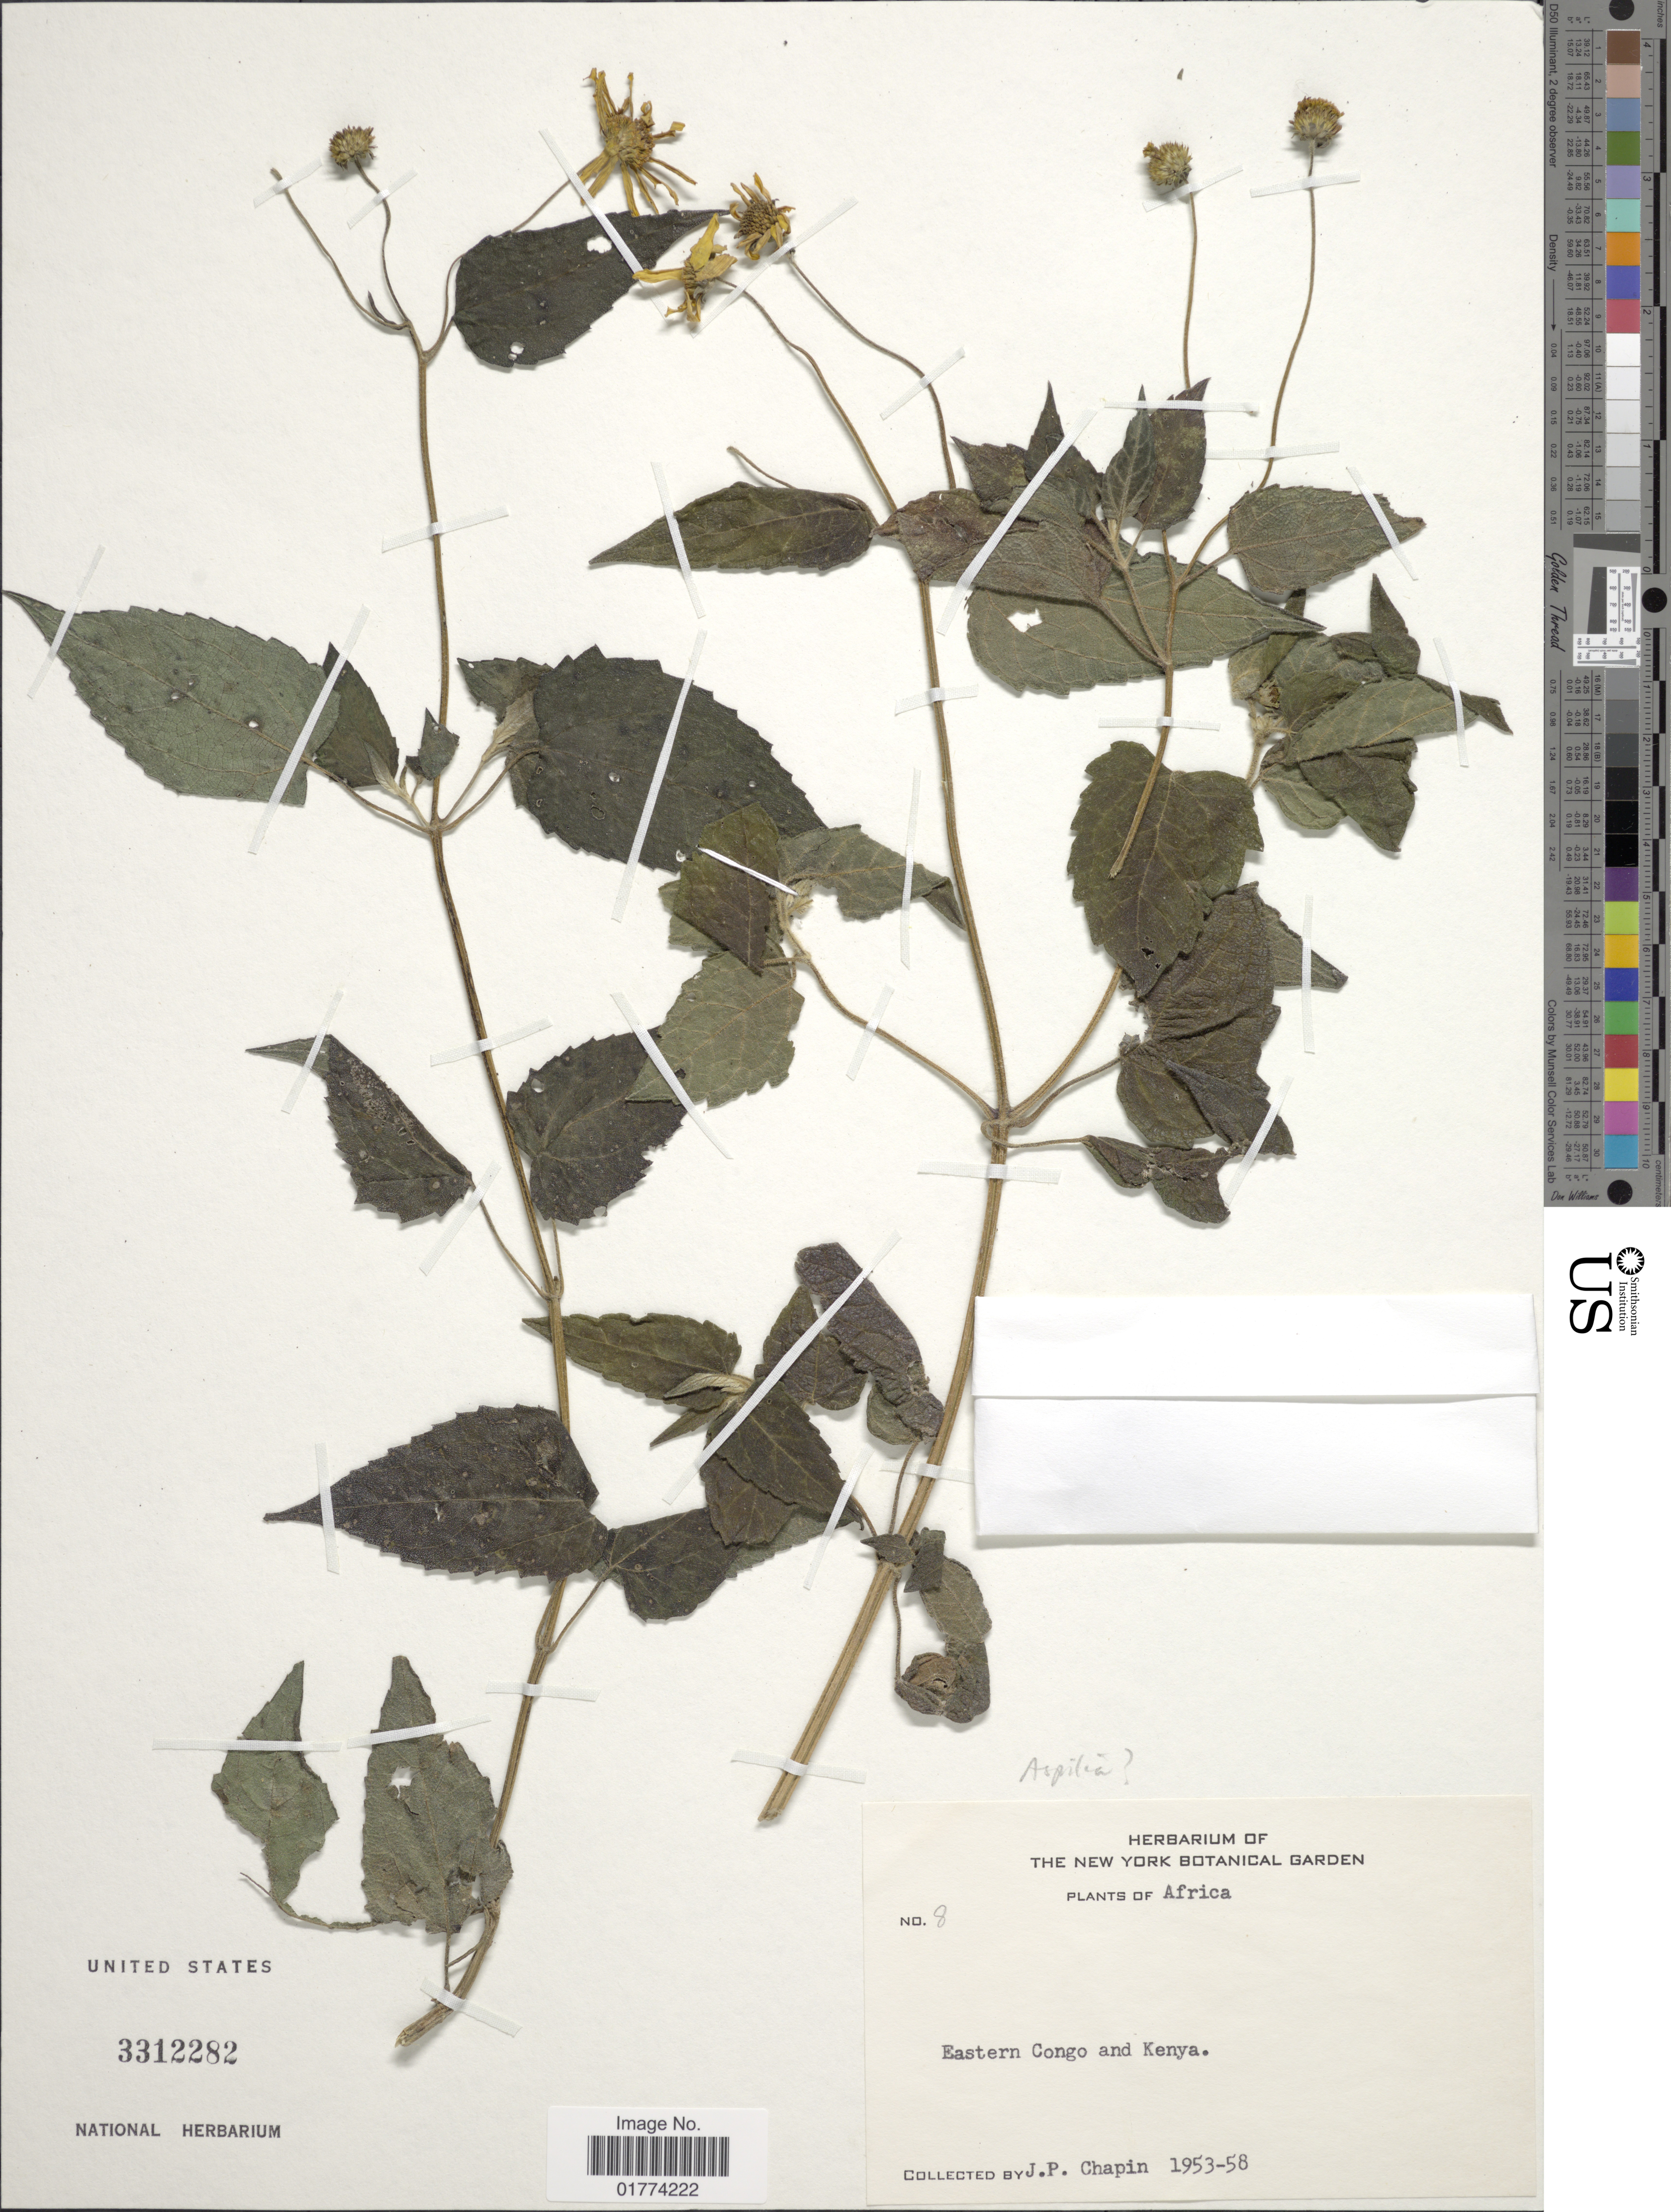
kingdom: Plantae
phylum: Tracheophyta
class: Magnoliopsida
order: Asterales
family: Asteraceae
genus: Melanthera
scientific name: Melanthera scandens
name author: (Schumach. & Thonn.) Brenan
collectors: J. Chapin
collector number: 8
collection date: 1953/1958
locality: Eastern Congo and Kenya, Africa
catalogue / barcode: US 3312282